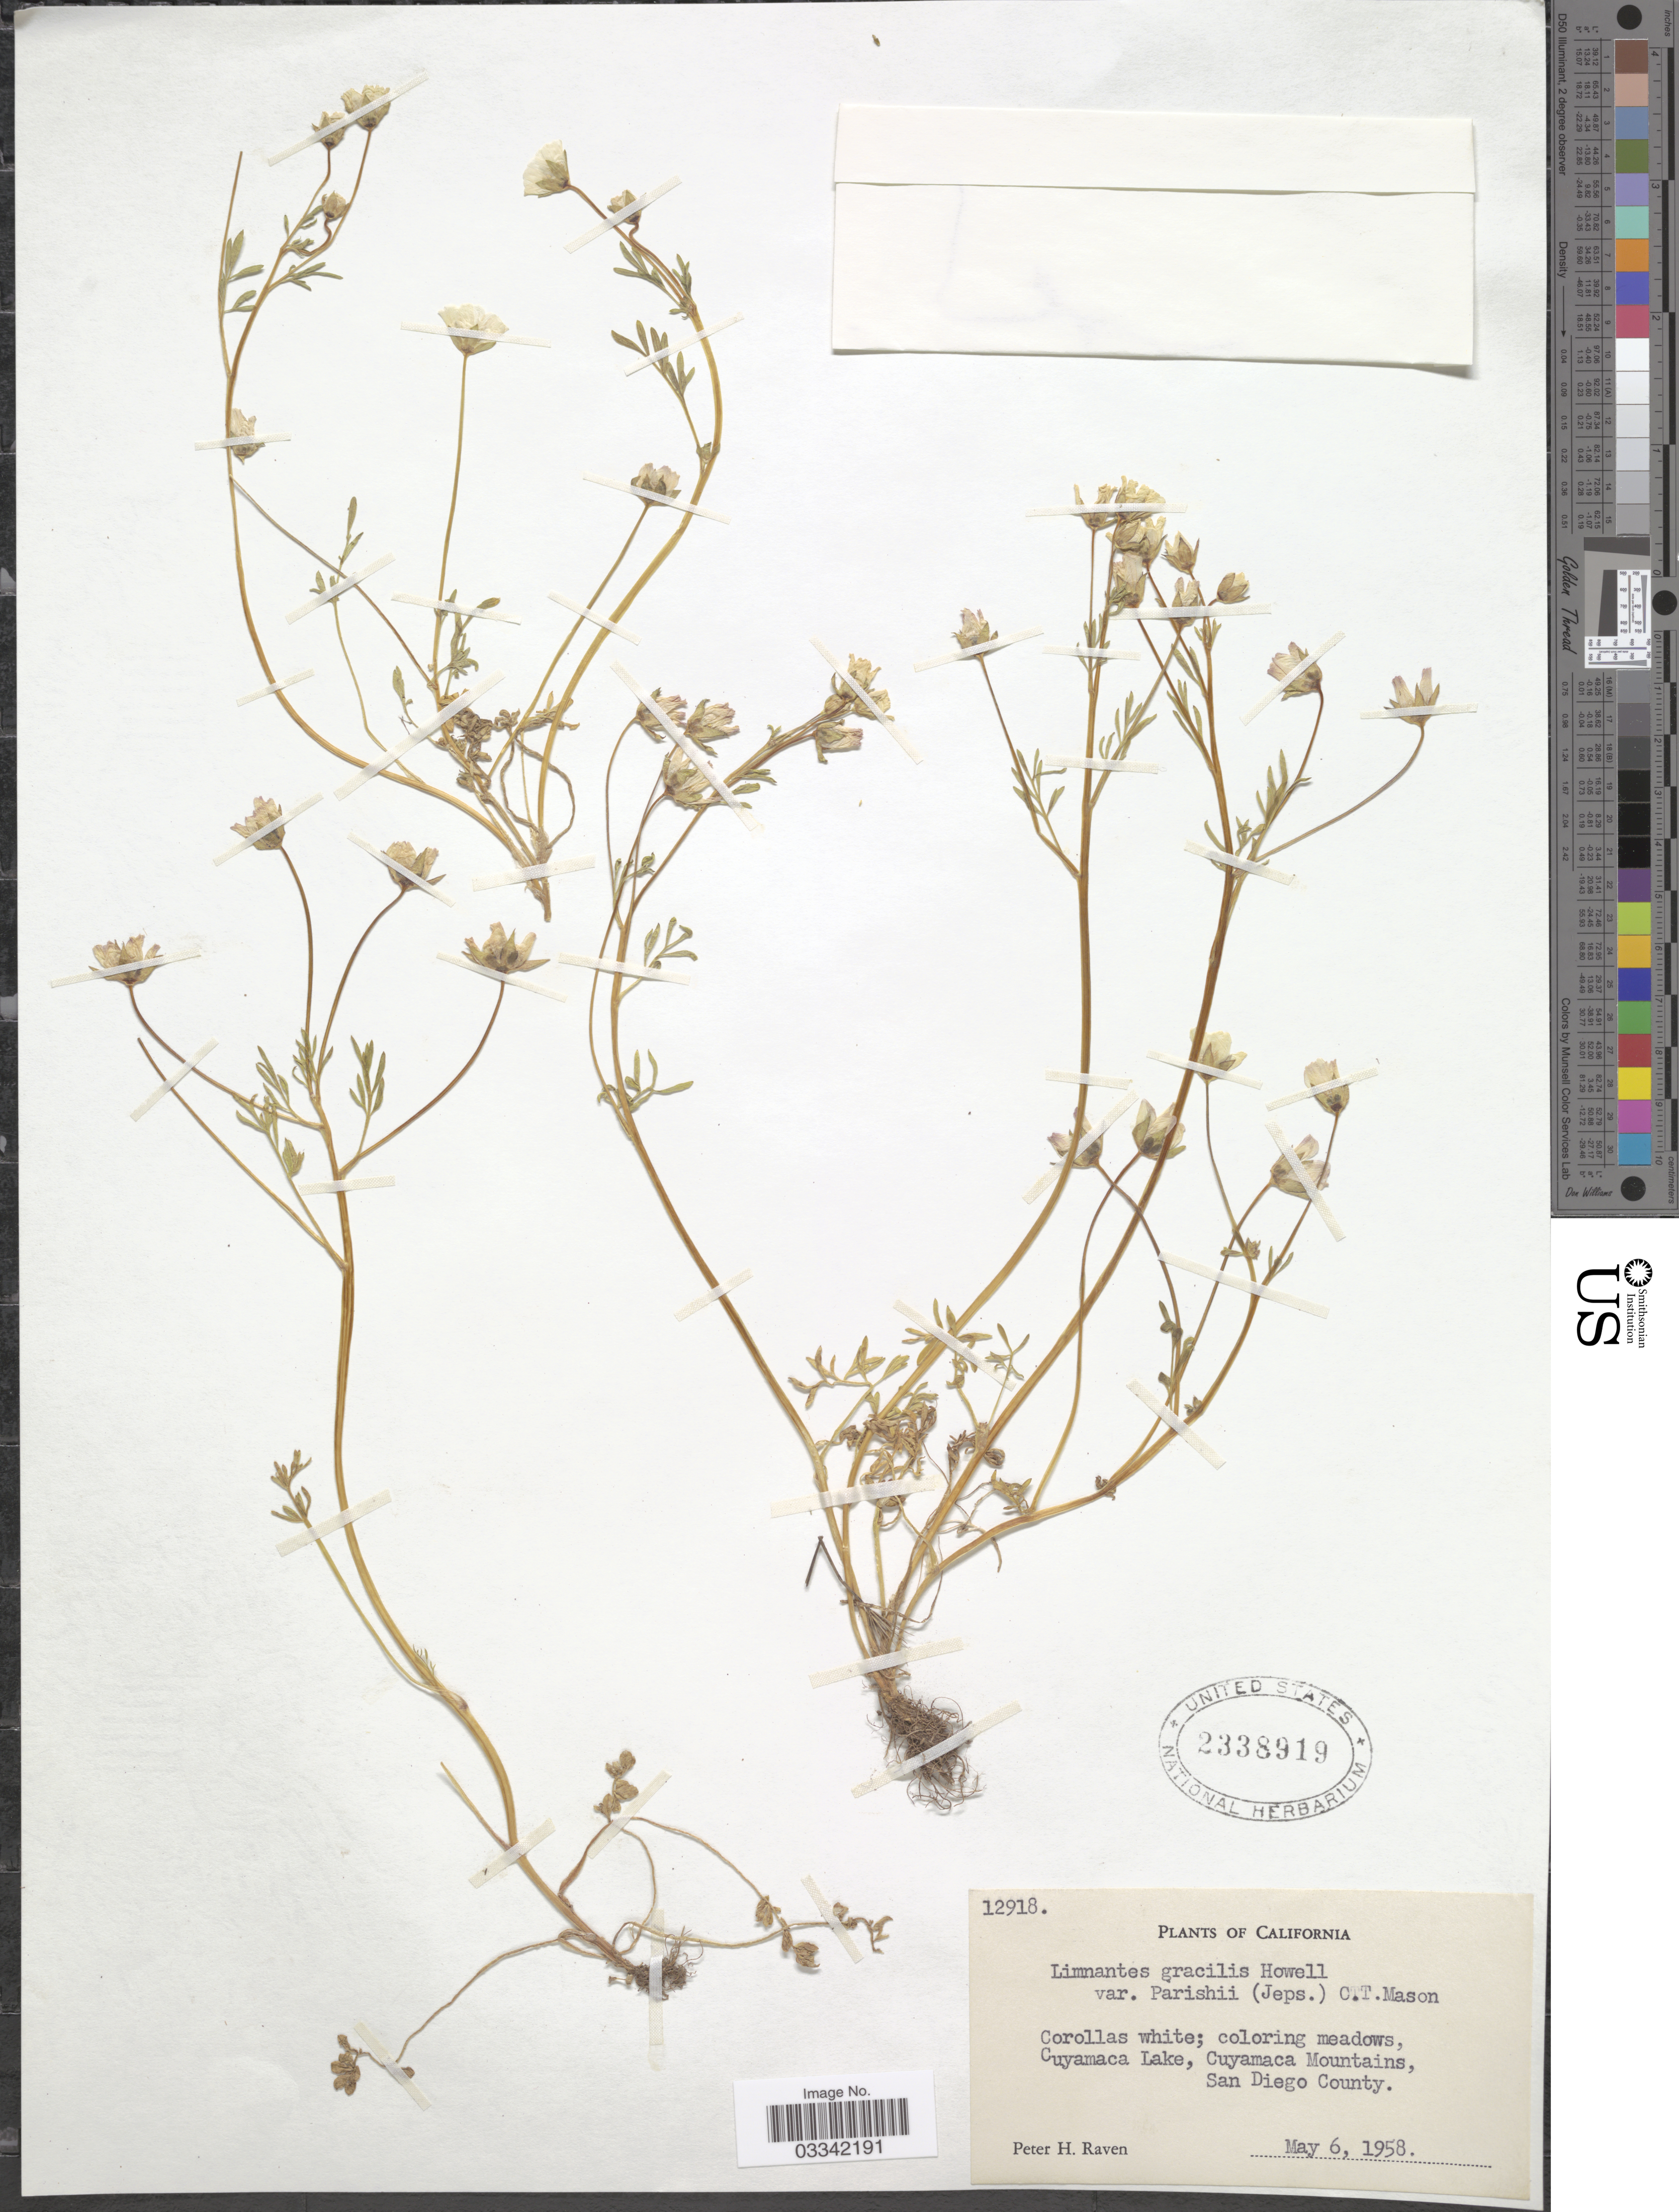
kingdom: Plantae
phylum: Tracheophyta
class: Magnoliopsida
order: Brassicales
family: Limnanthaceae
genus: Limnanthes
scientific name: Limnanthes alba subsp. parishii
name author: (Jeps.) Morin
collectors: P. Raven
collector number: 12918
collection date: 1958-05-06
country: United States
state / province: California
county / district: San Diego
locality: Cuyamaca Lake, Cuyamaca Mountains, San Diego County.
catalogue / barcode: US 2338919